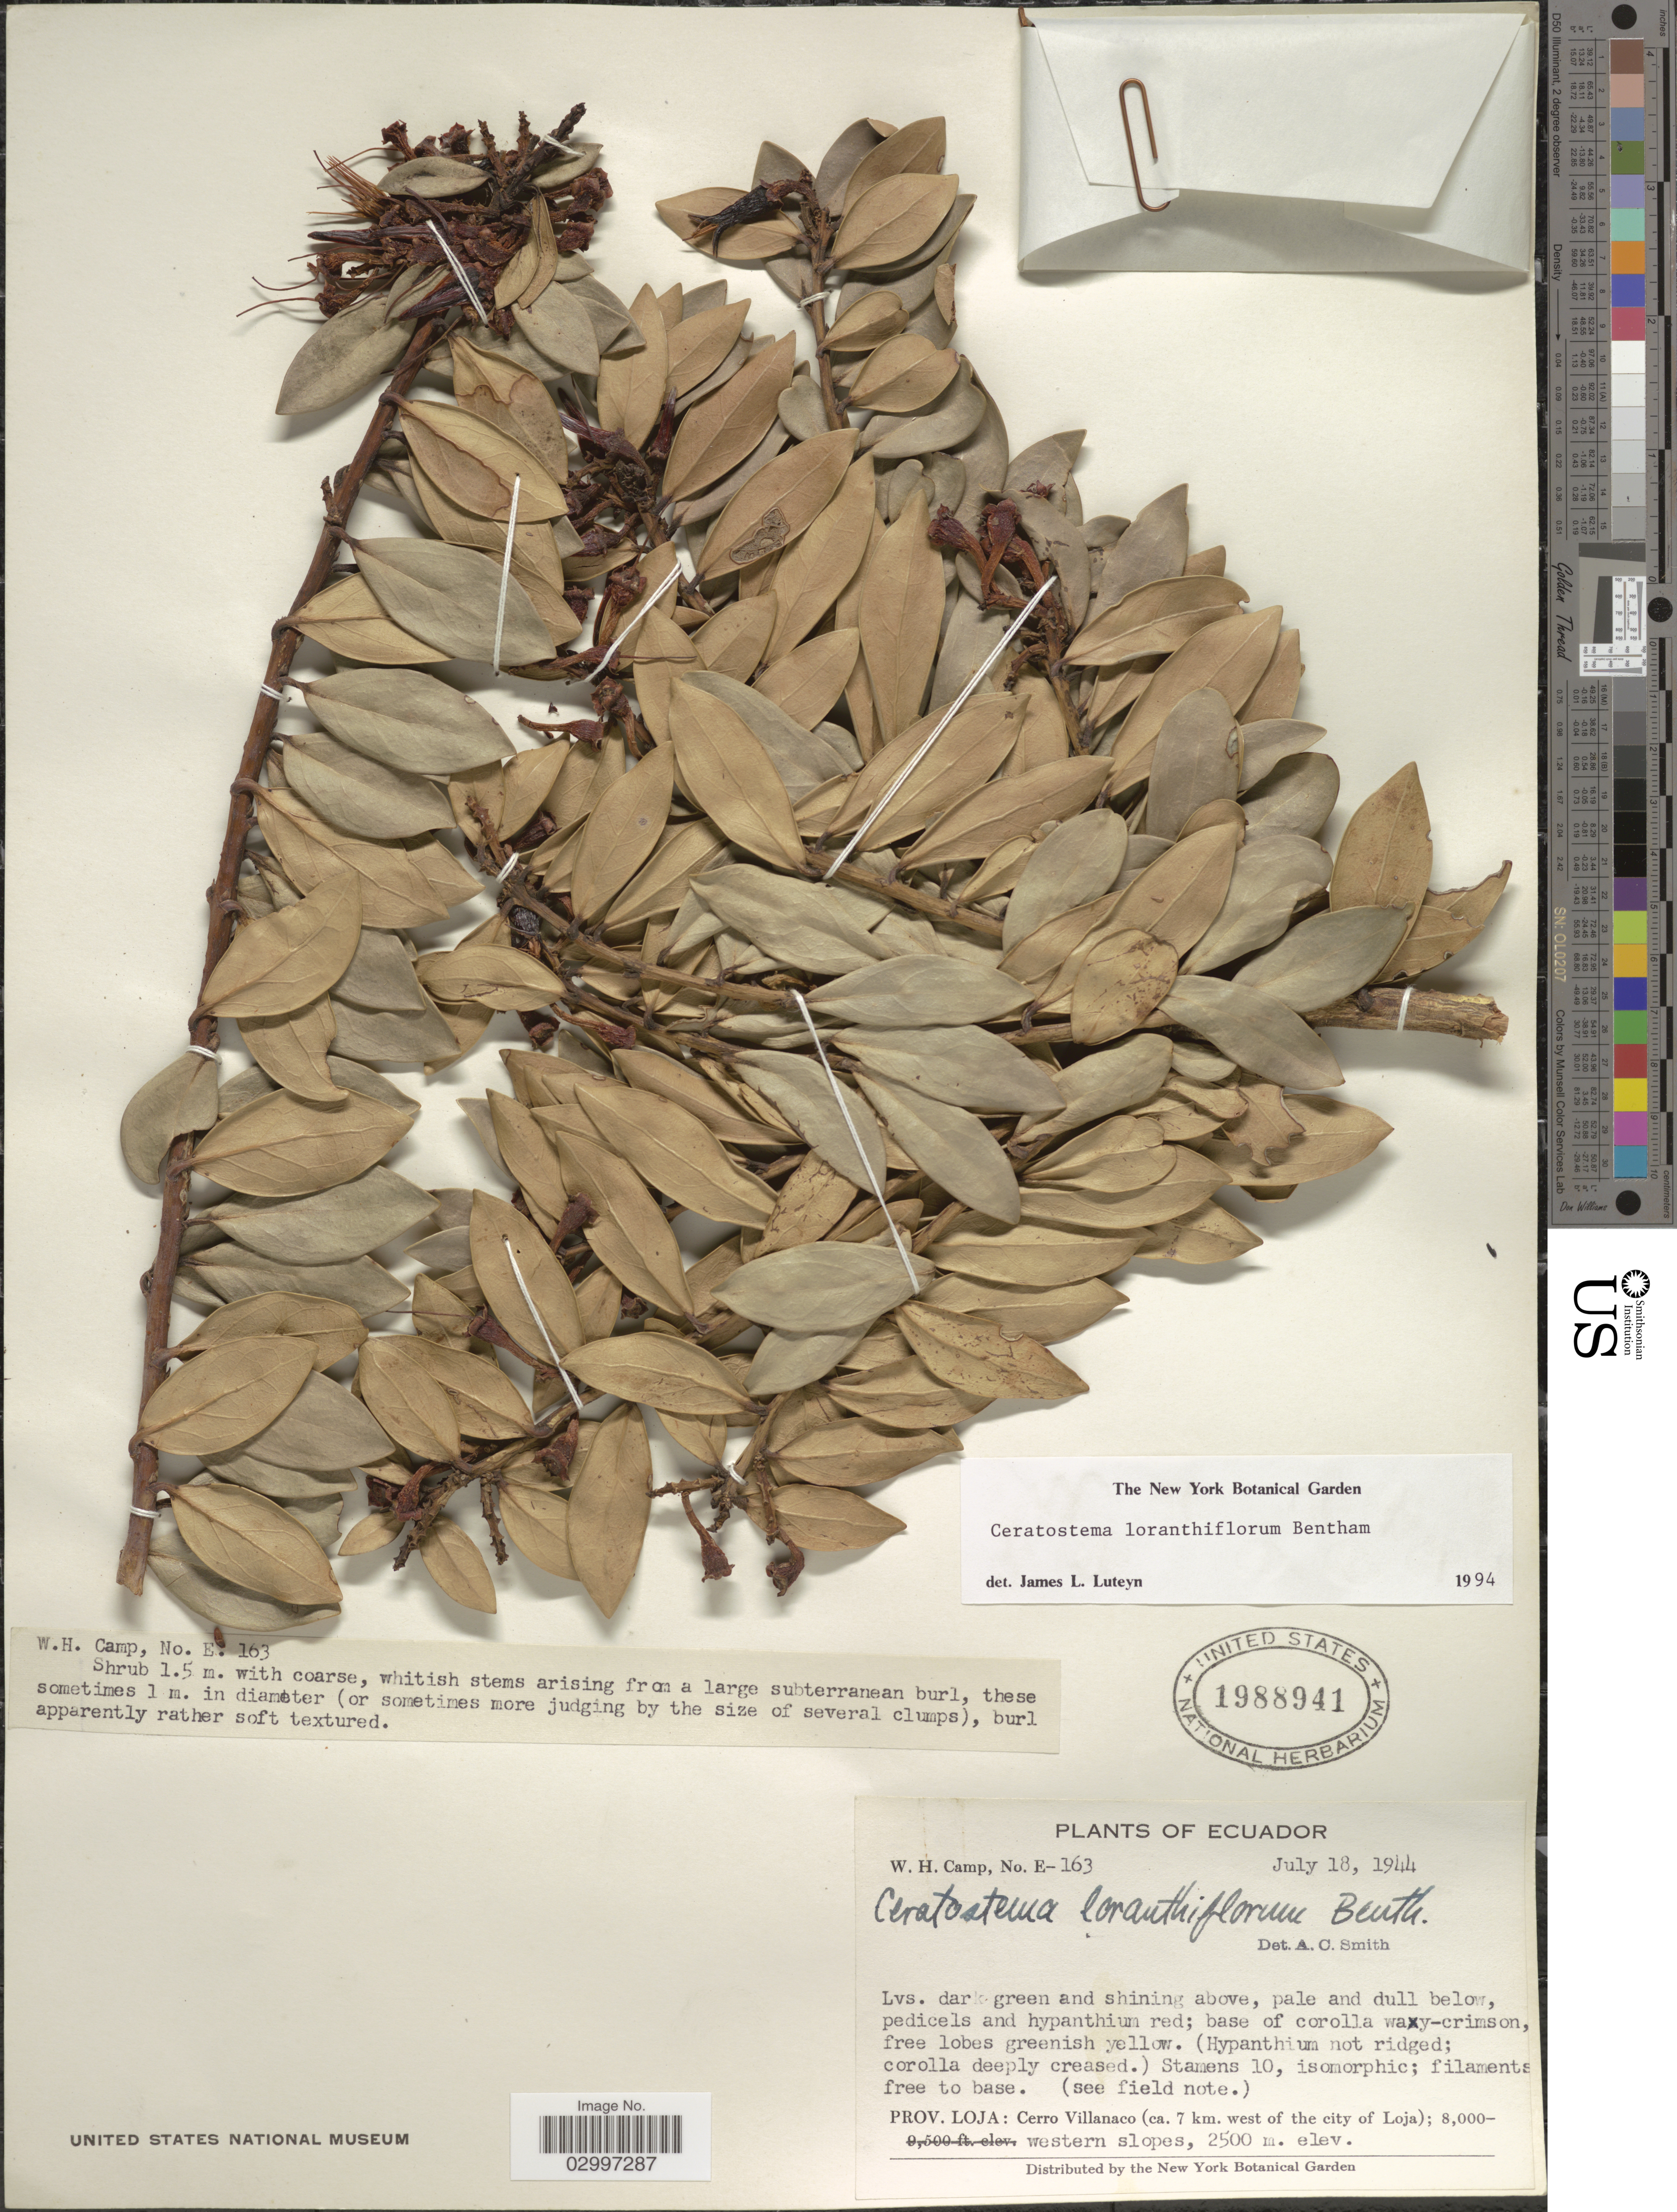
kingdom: Plantae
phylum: Tracheophyta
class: Magnoliopsida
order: Ericales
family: Ericaceae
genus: Ceratostema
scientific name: Ceratostema loranthiflorum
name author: Benth.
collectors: W. H. Camp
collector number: E-163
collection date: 1944-07-18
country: Ecuador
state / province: Loja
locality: Cerro Villanaco (ca. 7 km. west of the city of Loja), western slopes.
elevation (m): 2500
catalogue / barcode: US 1988941